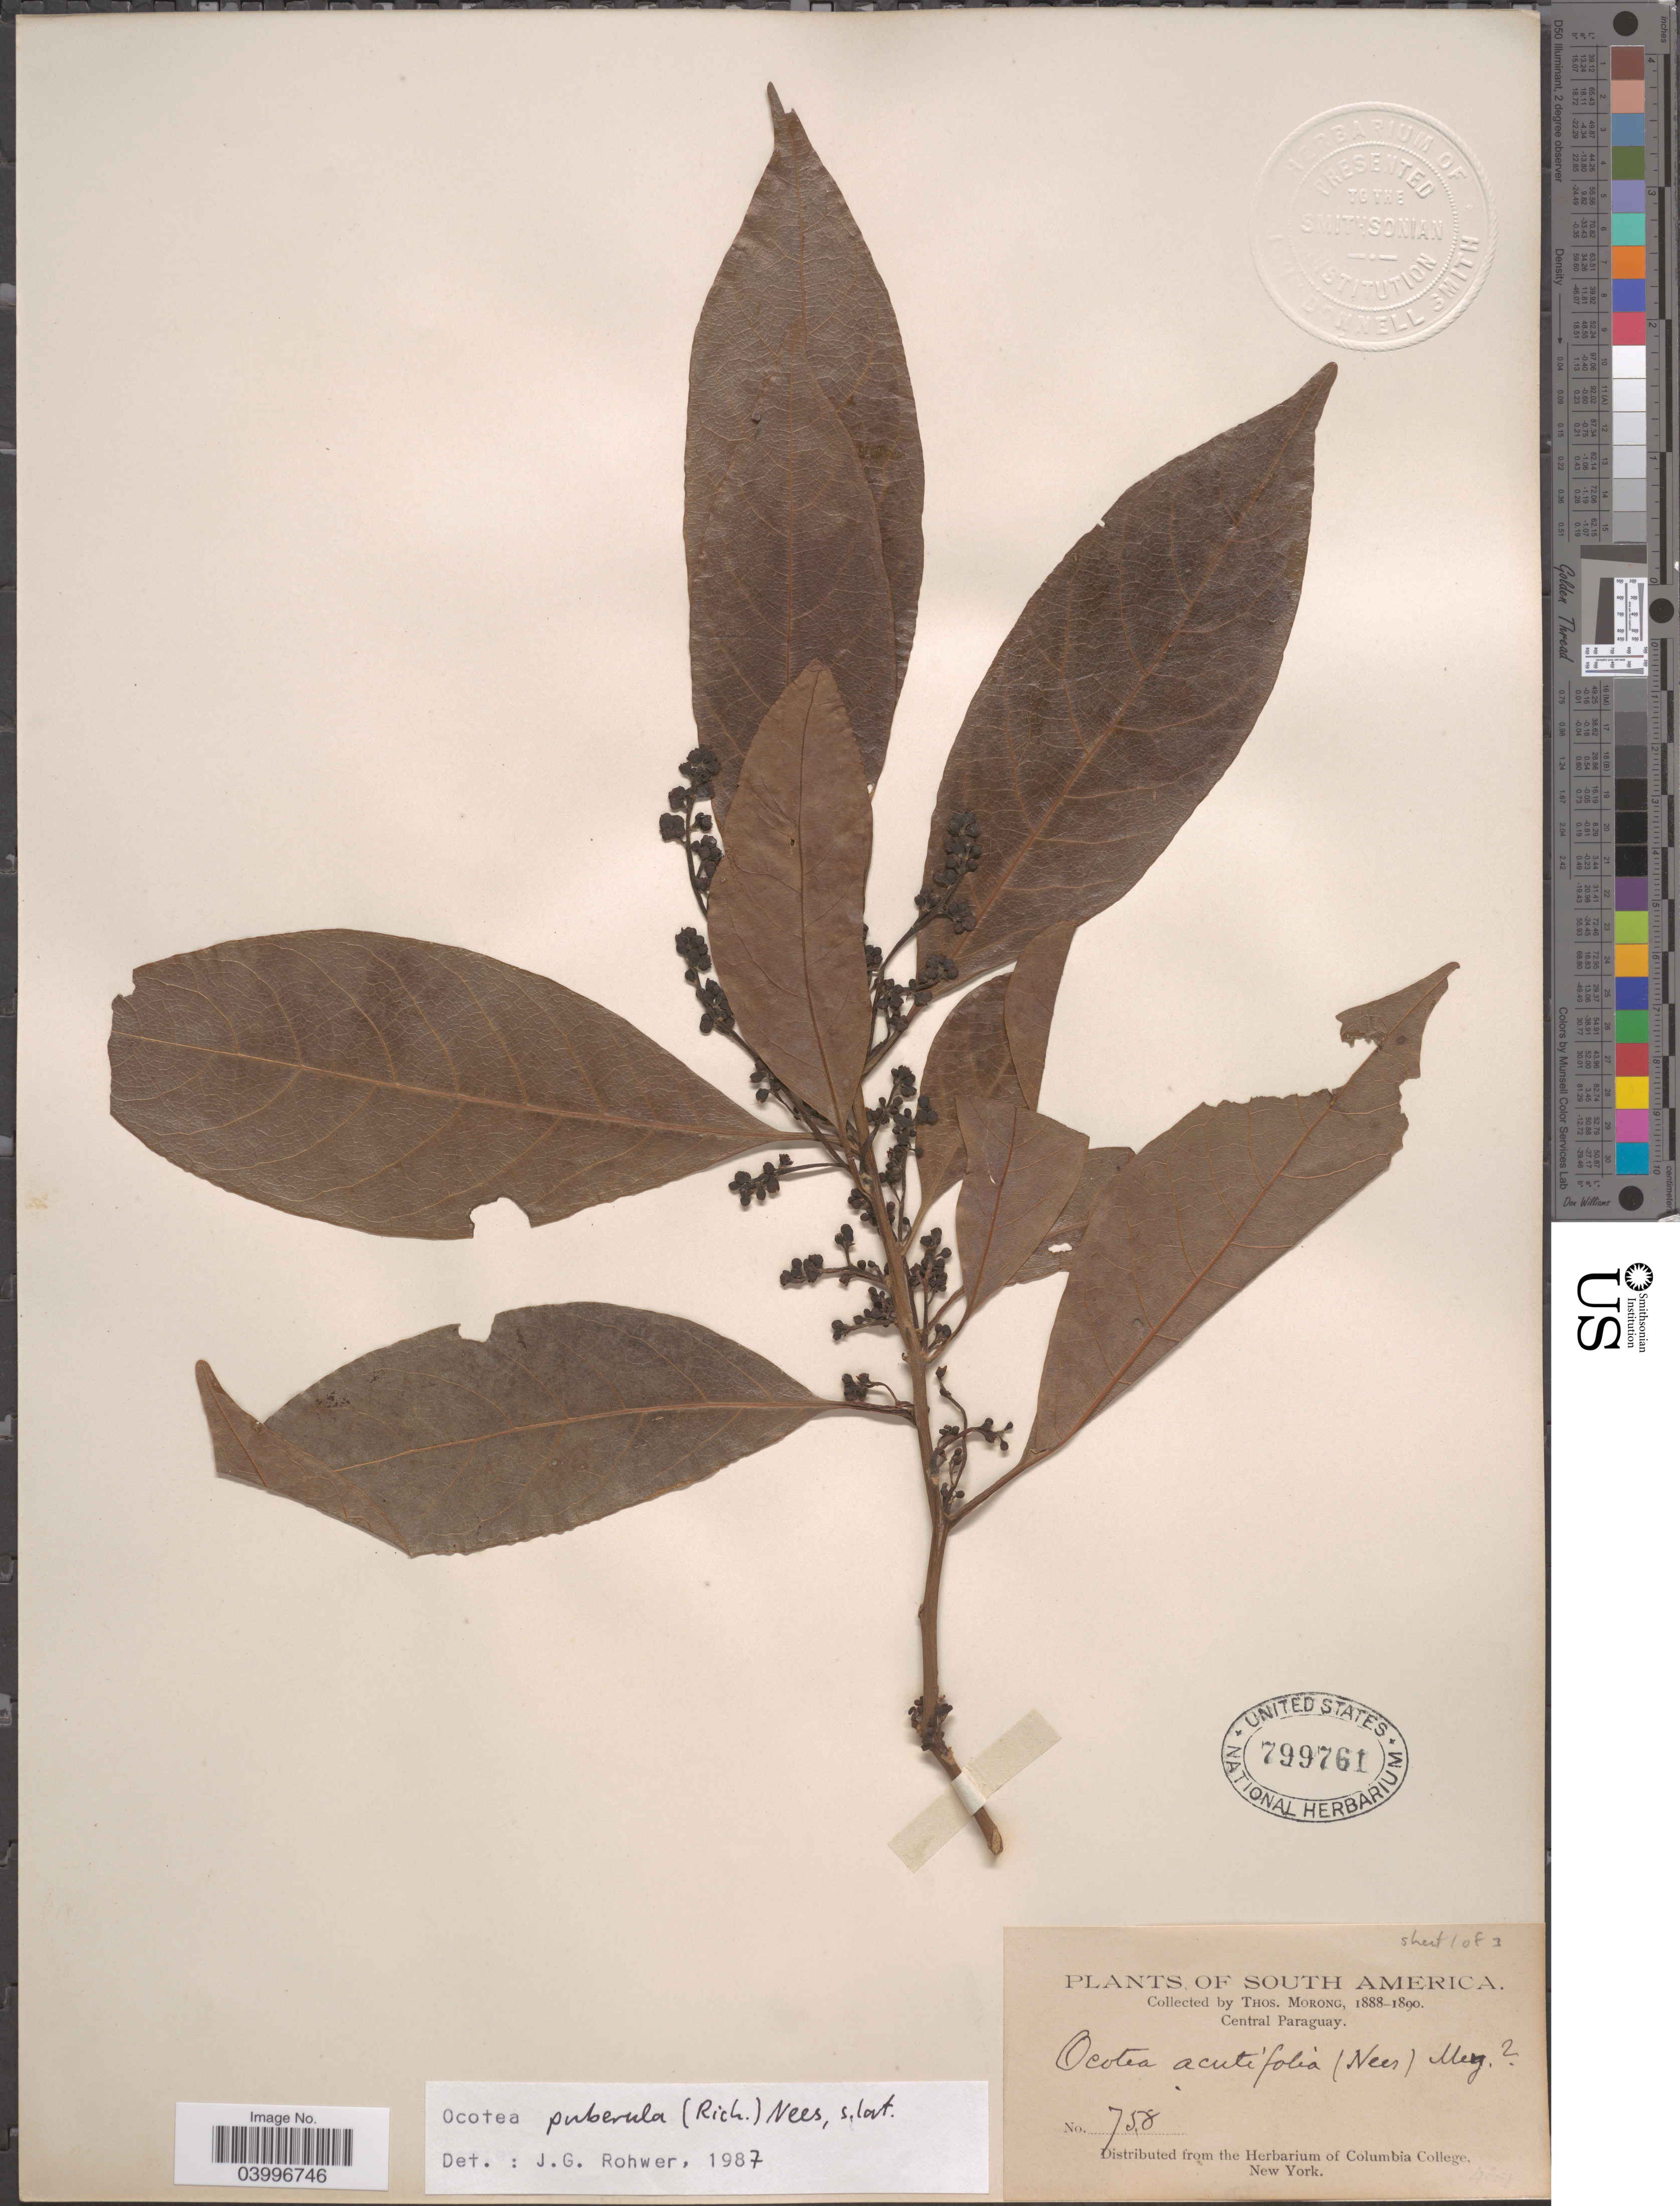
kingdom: Plantae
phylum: Tracheophyta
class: Magnoliopsida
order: Laurales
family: Lauraceae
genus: Ocotea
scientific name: Ocotea puberula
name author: (Rich.) Nees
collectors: ex herb. T. Morong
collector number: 758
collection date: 1888/1890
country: Paraguay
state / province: Central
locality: Central Paraguay.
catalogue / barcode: US 799761